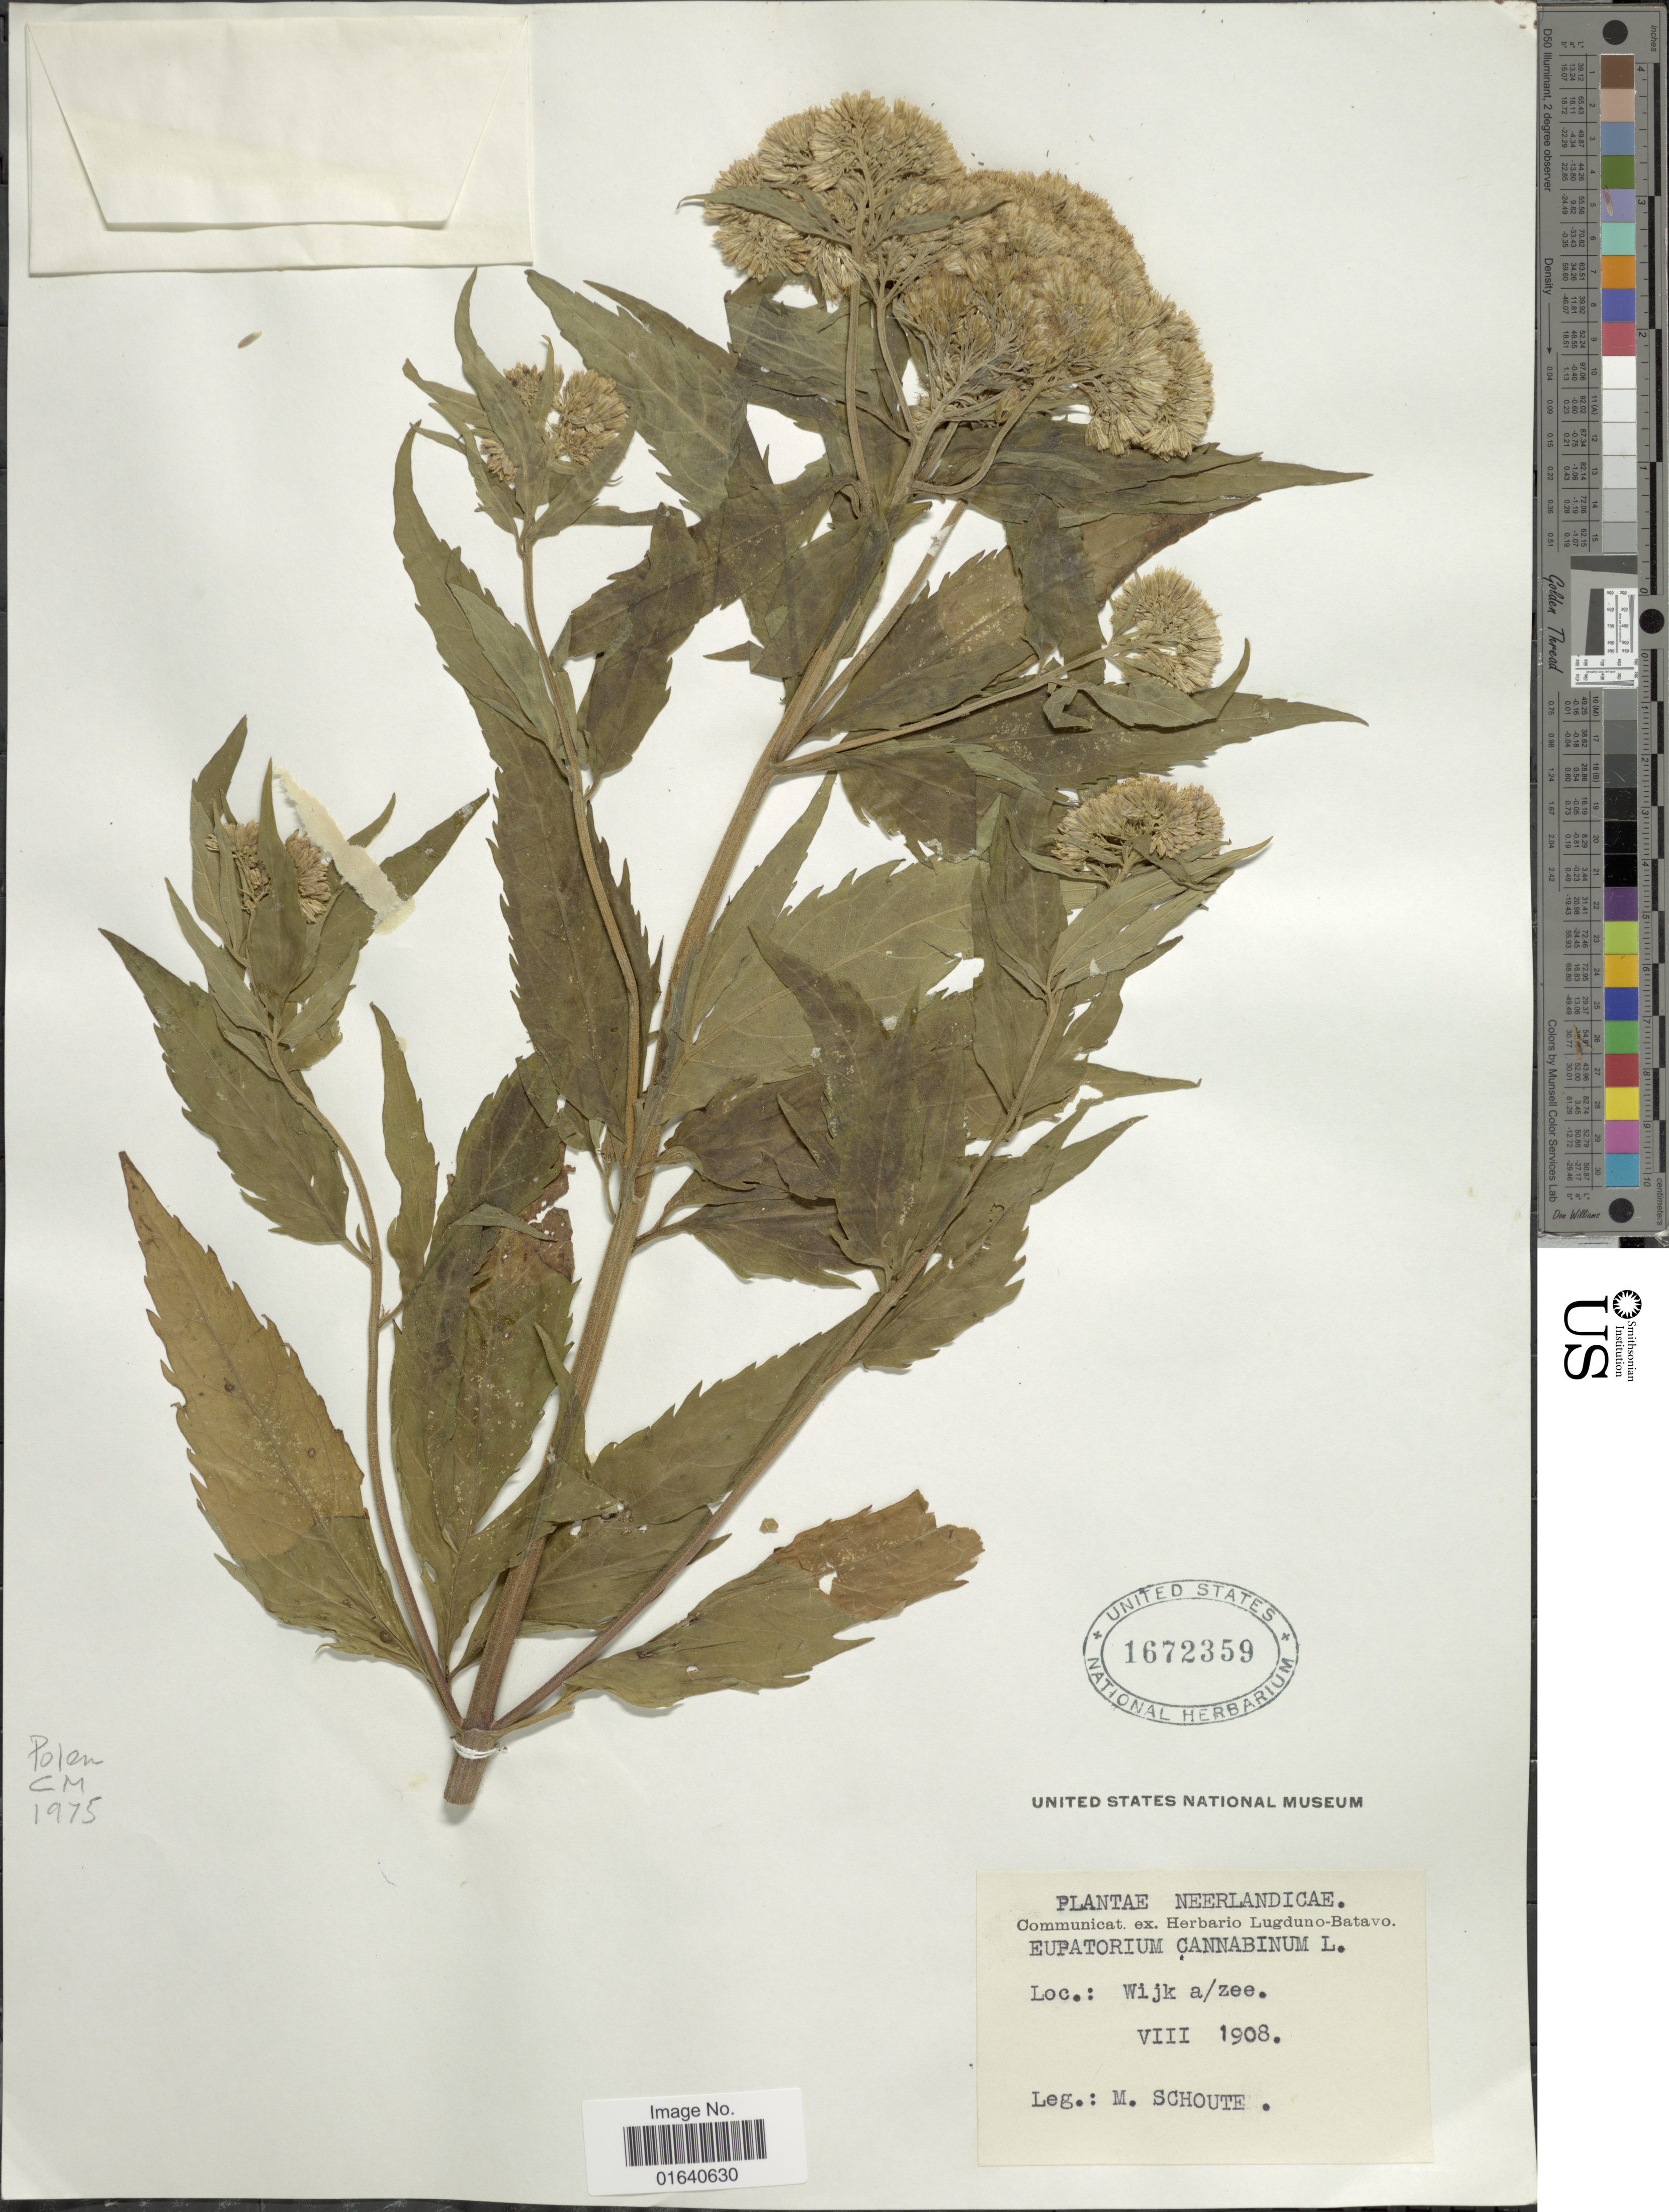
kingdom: Plantae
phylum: Tracheophyta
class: Magnoliopsida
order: Asterales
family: Asteraceae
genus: Eupatorium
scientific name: Eupatorium cannabinum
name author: L.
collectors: M. Schoute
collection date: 1908-08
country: Netherlands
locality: Neerlandicae, Wijk a/Zee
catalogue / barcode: US 1672359